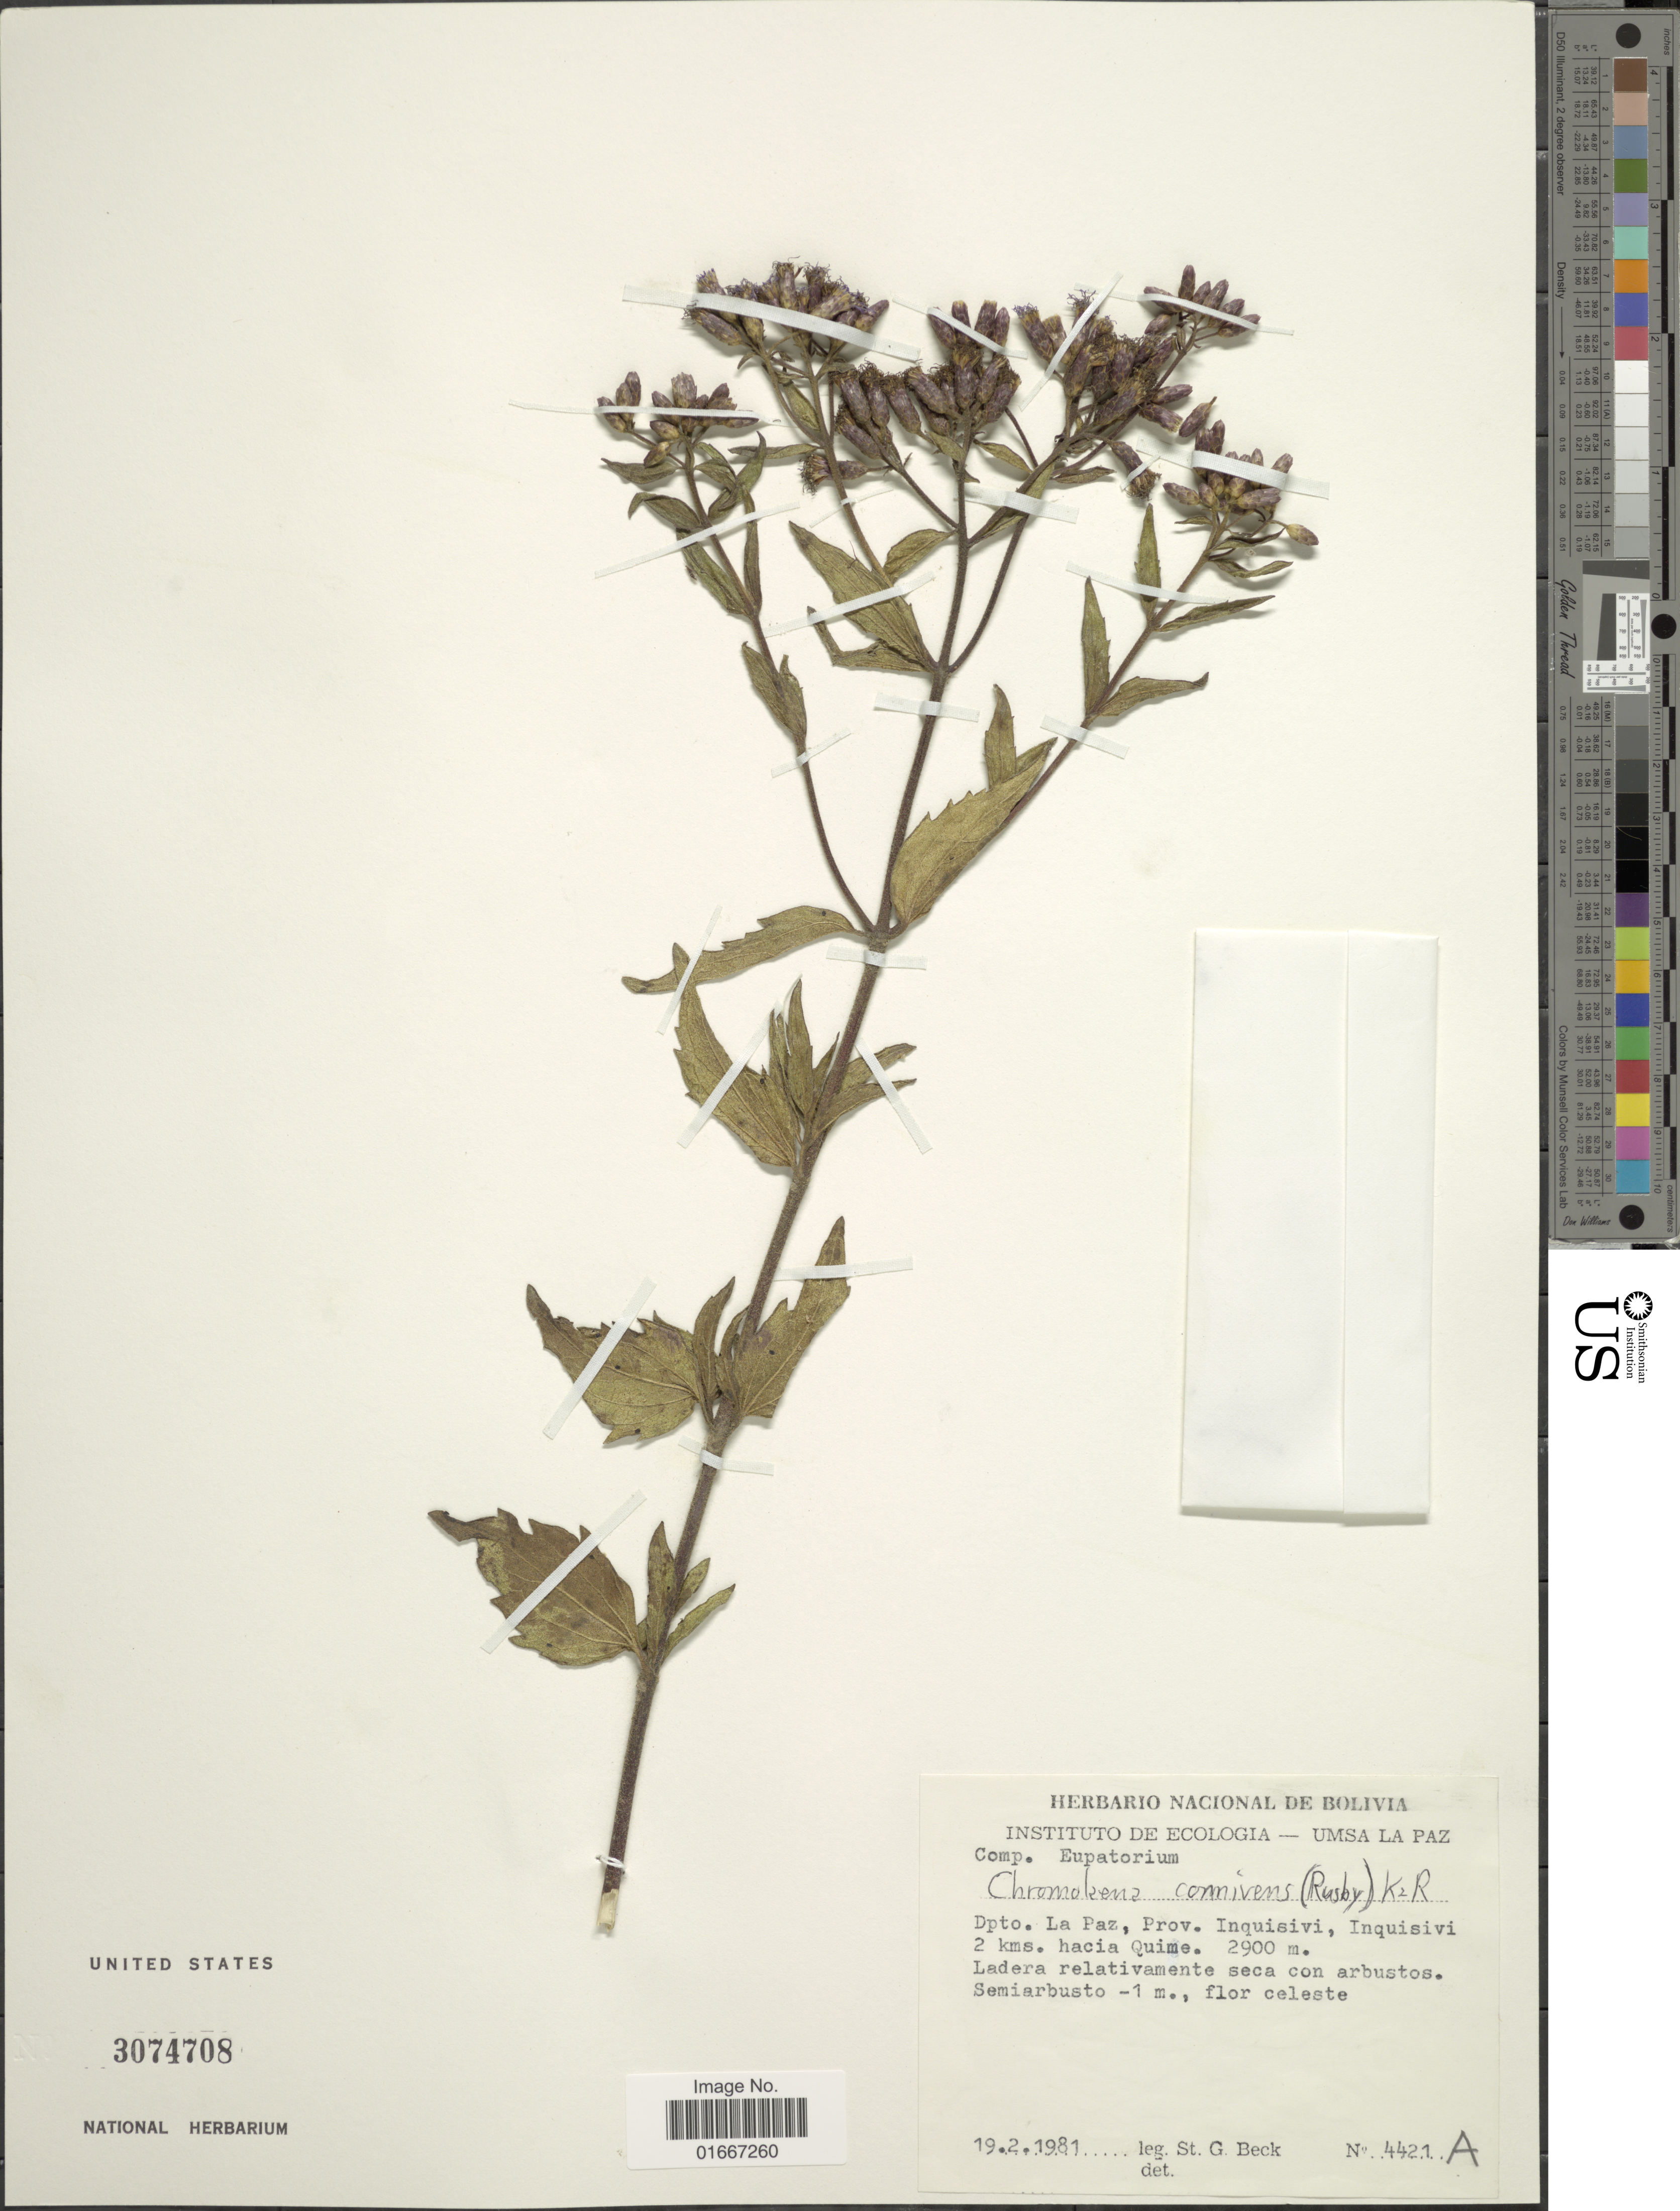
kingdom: Plantae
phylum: Tracheophyta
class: Magnoliopsida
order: Asterales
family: Asteraceae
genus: Chromolaena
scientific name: Chromolaena connivens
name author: (Rusby) R.M. King & H. Rob.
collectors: S. G. Beck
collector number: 4421A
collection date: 1981-02-19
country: Bolivia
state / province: La Paz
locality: Prob. Inquisivi, Inquisivi 2 kms. hacia Quime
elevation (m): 2900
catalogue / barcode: US 3074708